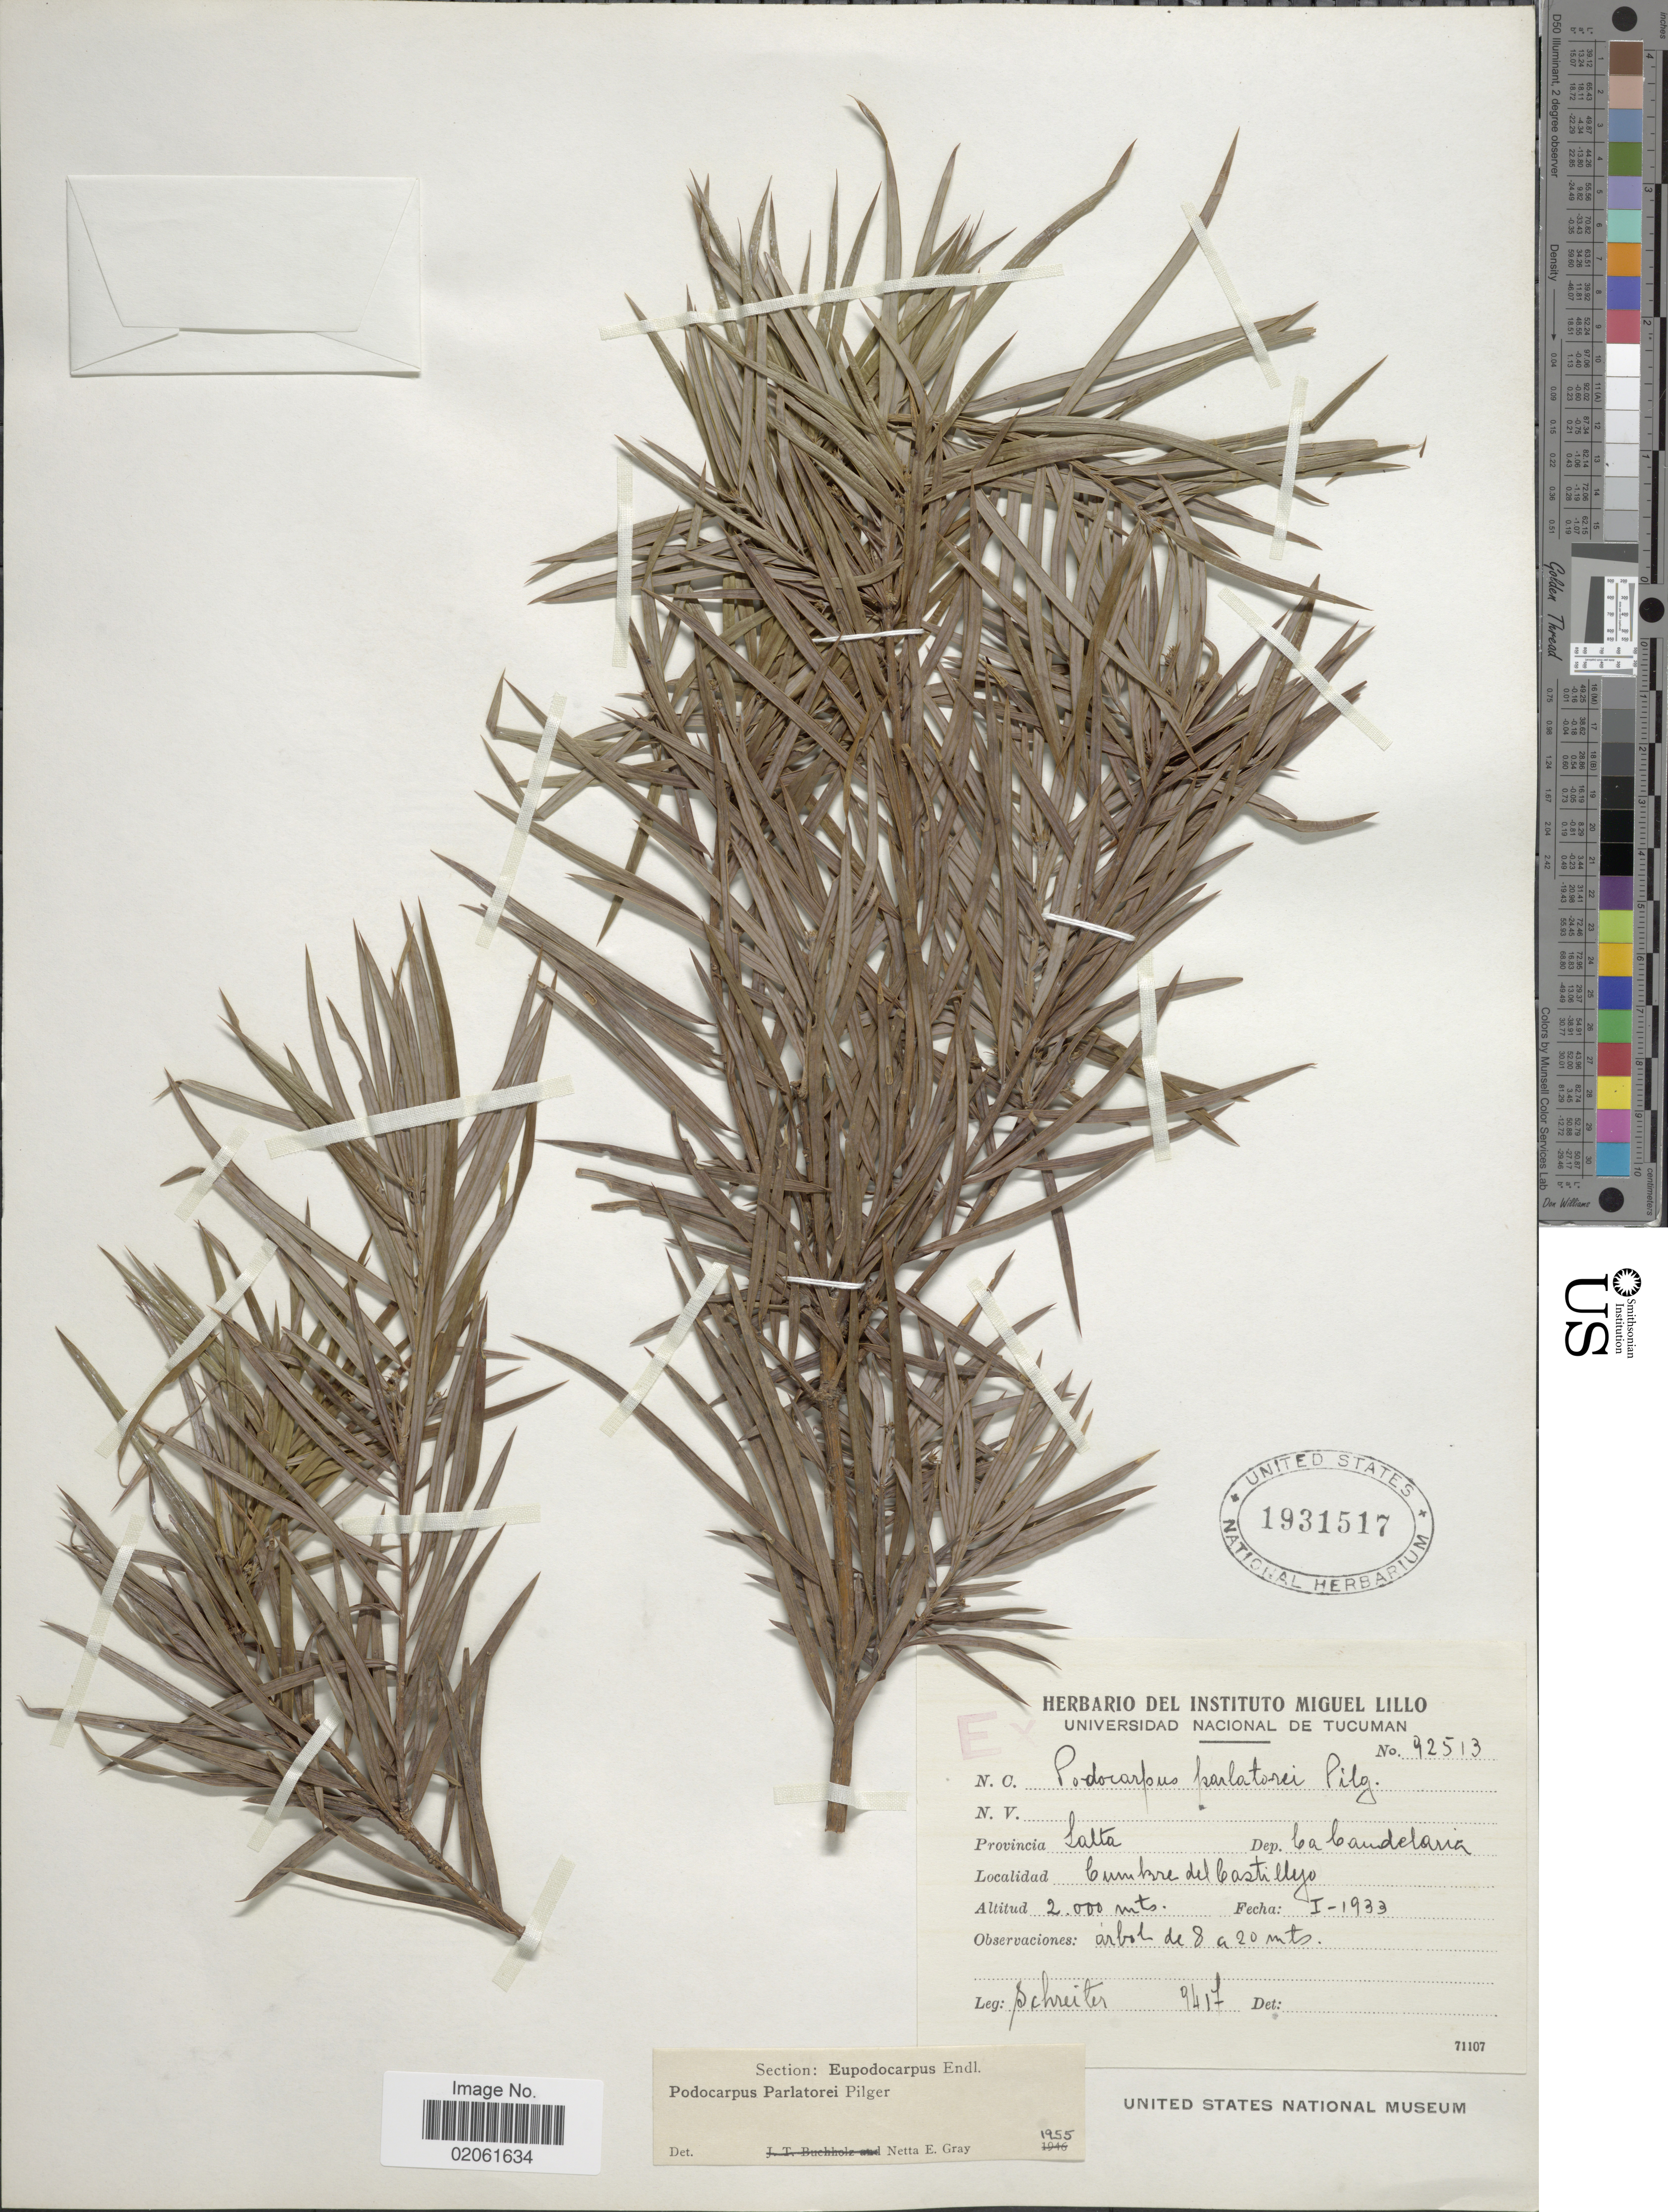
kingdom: Plantae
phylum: Tracheophyta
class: Pinopsida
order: Pinales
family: Podocarpaceae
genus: Podocarpus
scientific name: Podocarpus parlatorei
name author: Pilg.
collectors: -. Schreiter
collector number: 92513/9417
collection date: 1933-01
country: Argentina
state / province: Salta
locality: Provincia, Dep. La Candelaria. Cumbre del Castillyo.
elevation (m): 2000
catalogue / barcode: US 1931517